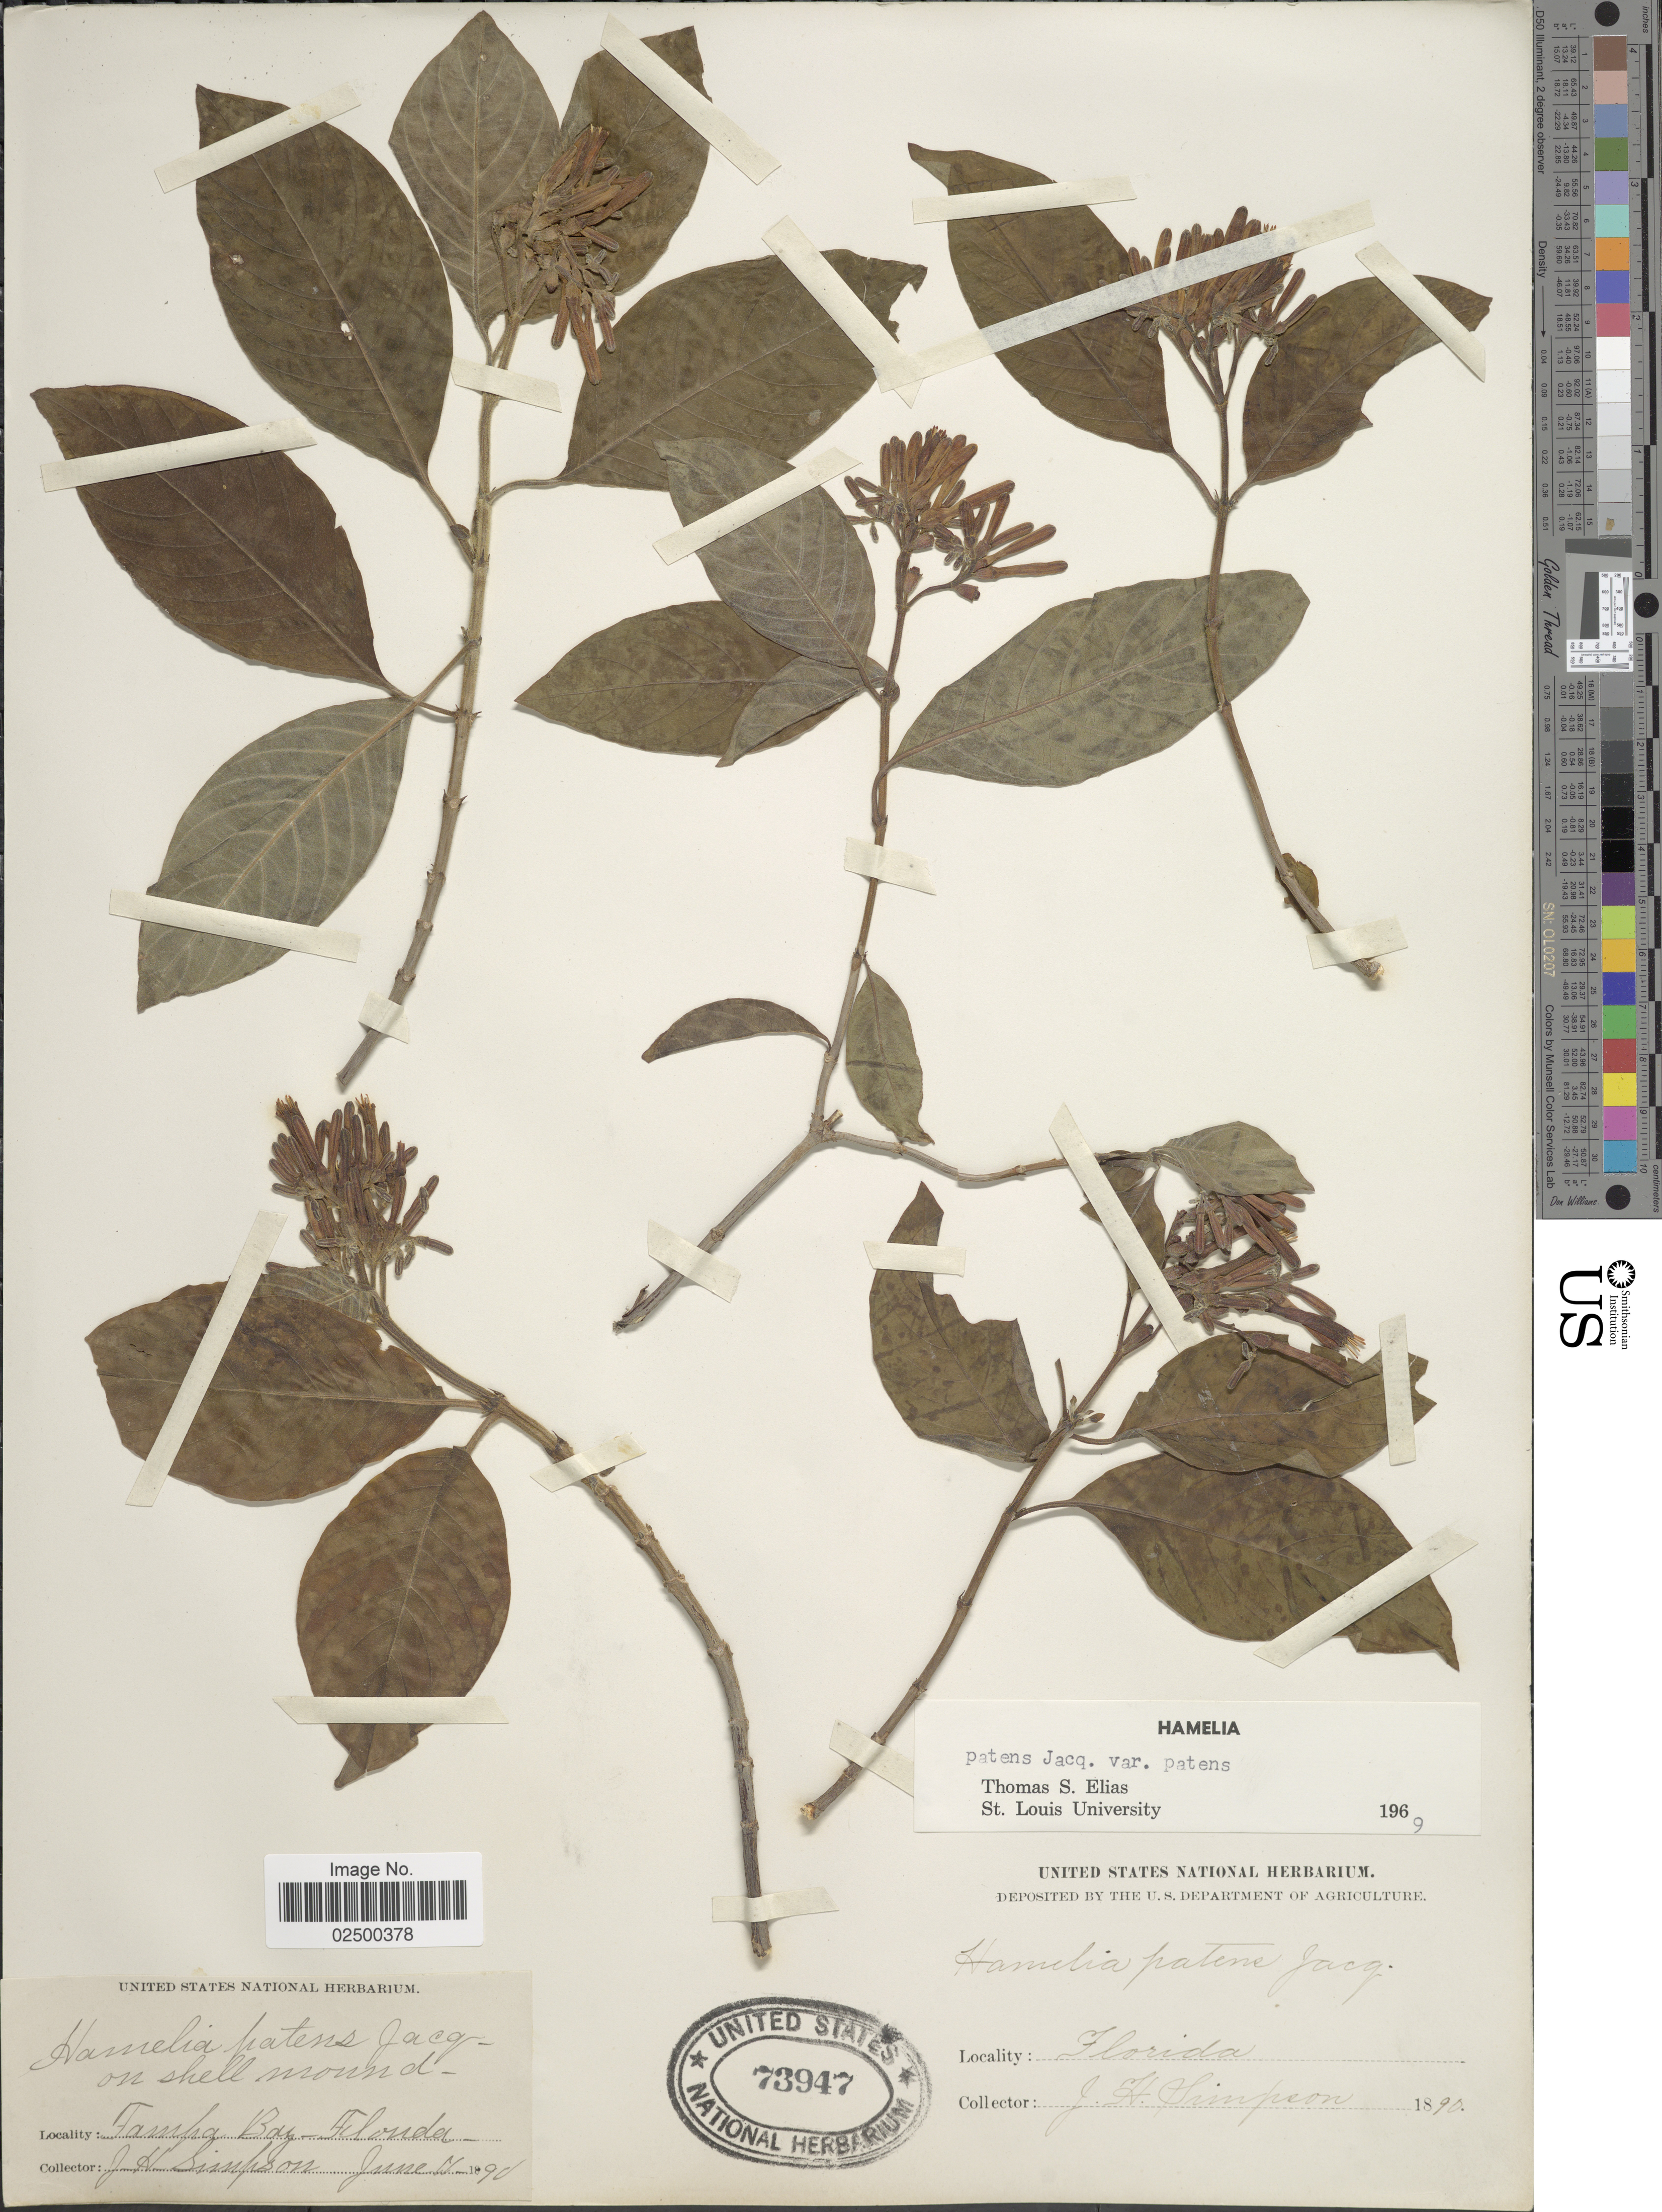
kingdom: Plantae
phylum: Tracheophyta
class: Magnoliopsida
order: Gentianales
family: Rubiaceae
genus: Hamelia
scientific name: Hamelia patens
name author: Jacq.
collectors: J. H. Simpson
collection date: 1890-06-11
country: United States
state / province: Florida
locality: Tampa Bay, Florida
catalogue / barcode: US 73947